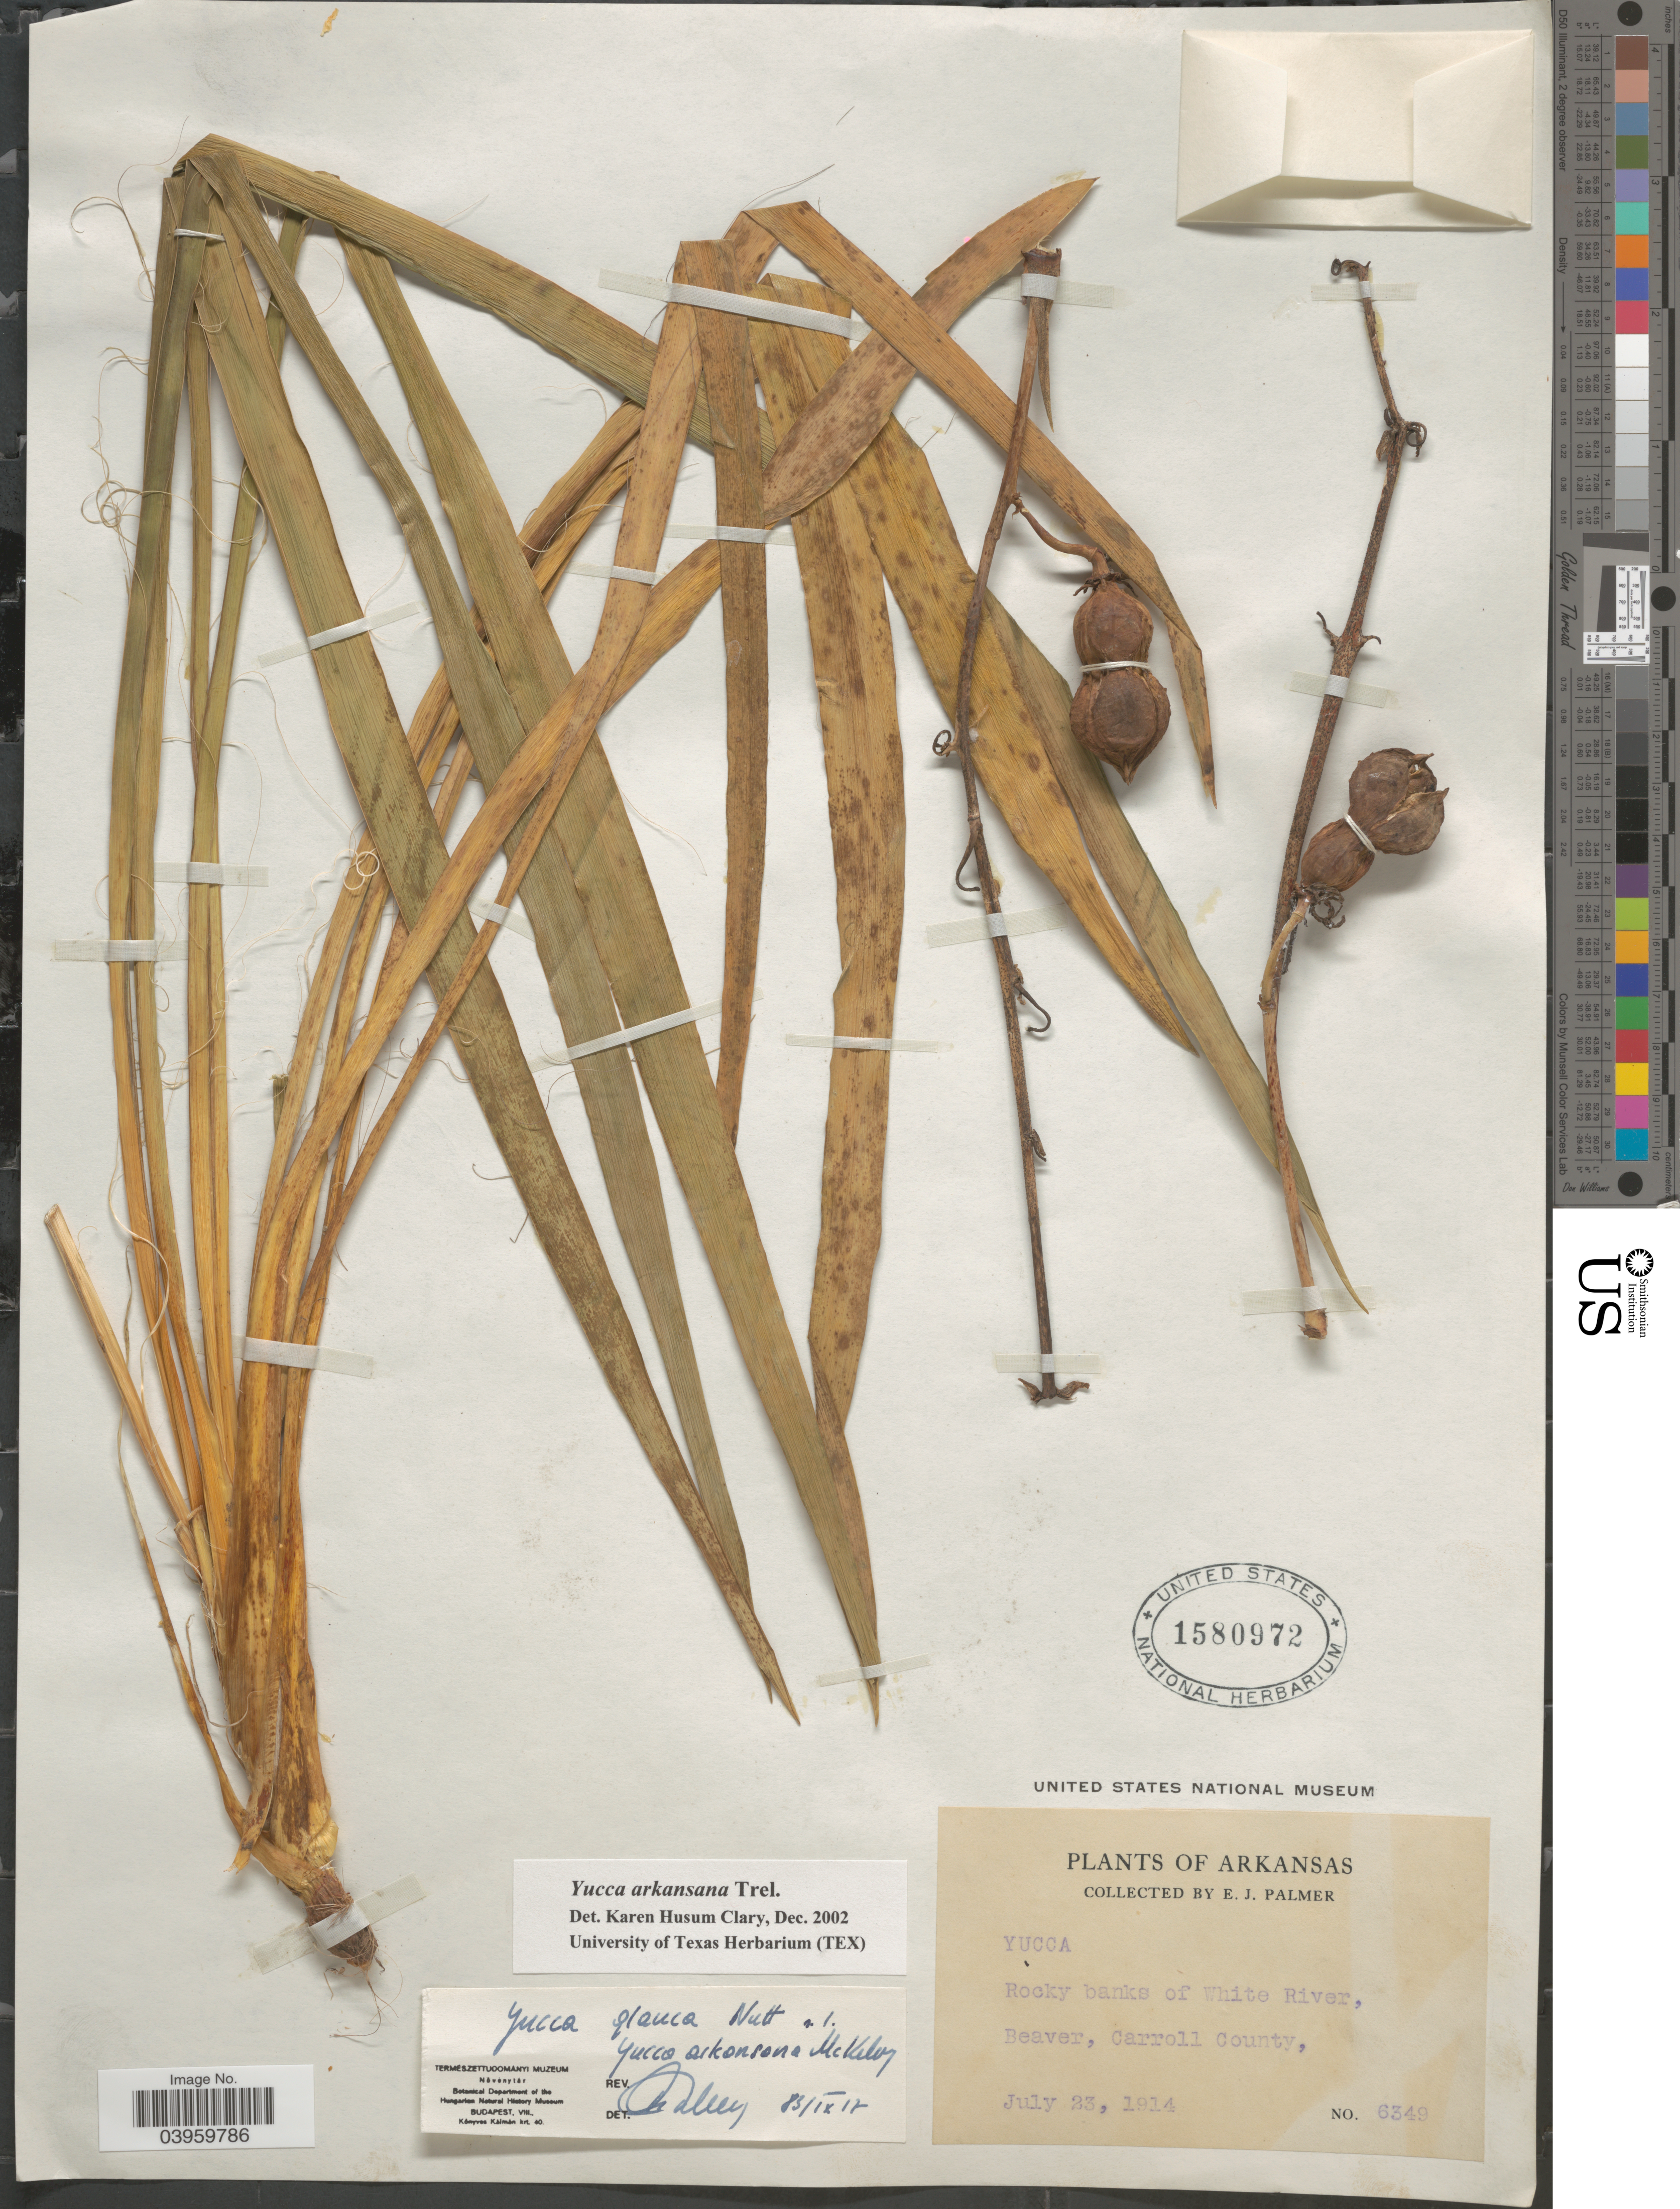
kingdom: Plantae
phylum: Tracheophyta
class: Liliopsida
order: Asparagales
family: Asparagaceae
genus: Yucca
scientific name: Yucca arkansana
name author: Trel.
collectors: E. J. Palmer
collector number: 6349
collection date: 1914-07-23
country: United States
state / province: Arkansas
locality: Rocky banks of White River, Beaver, Carroll County.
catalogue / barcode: US 1580972